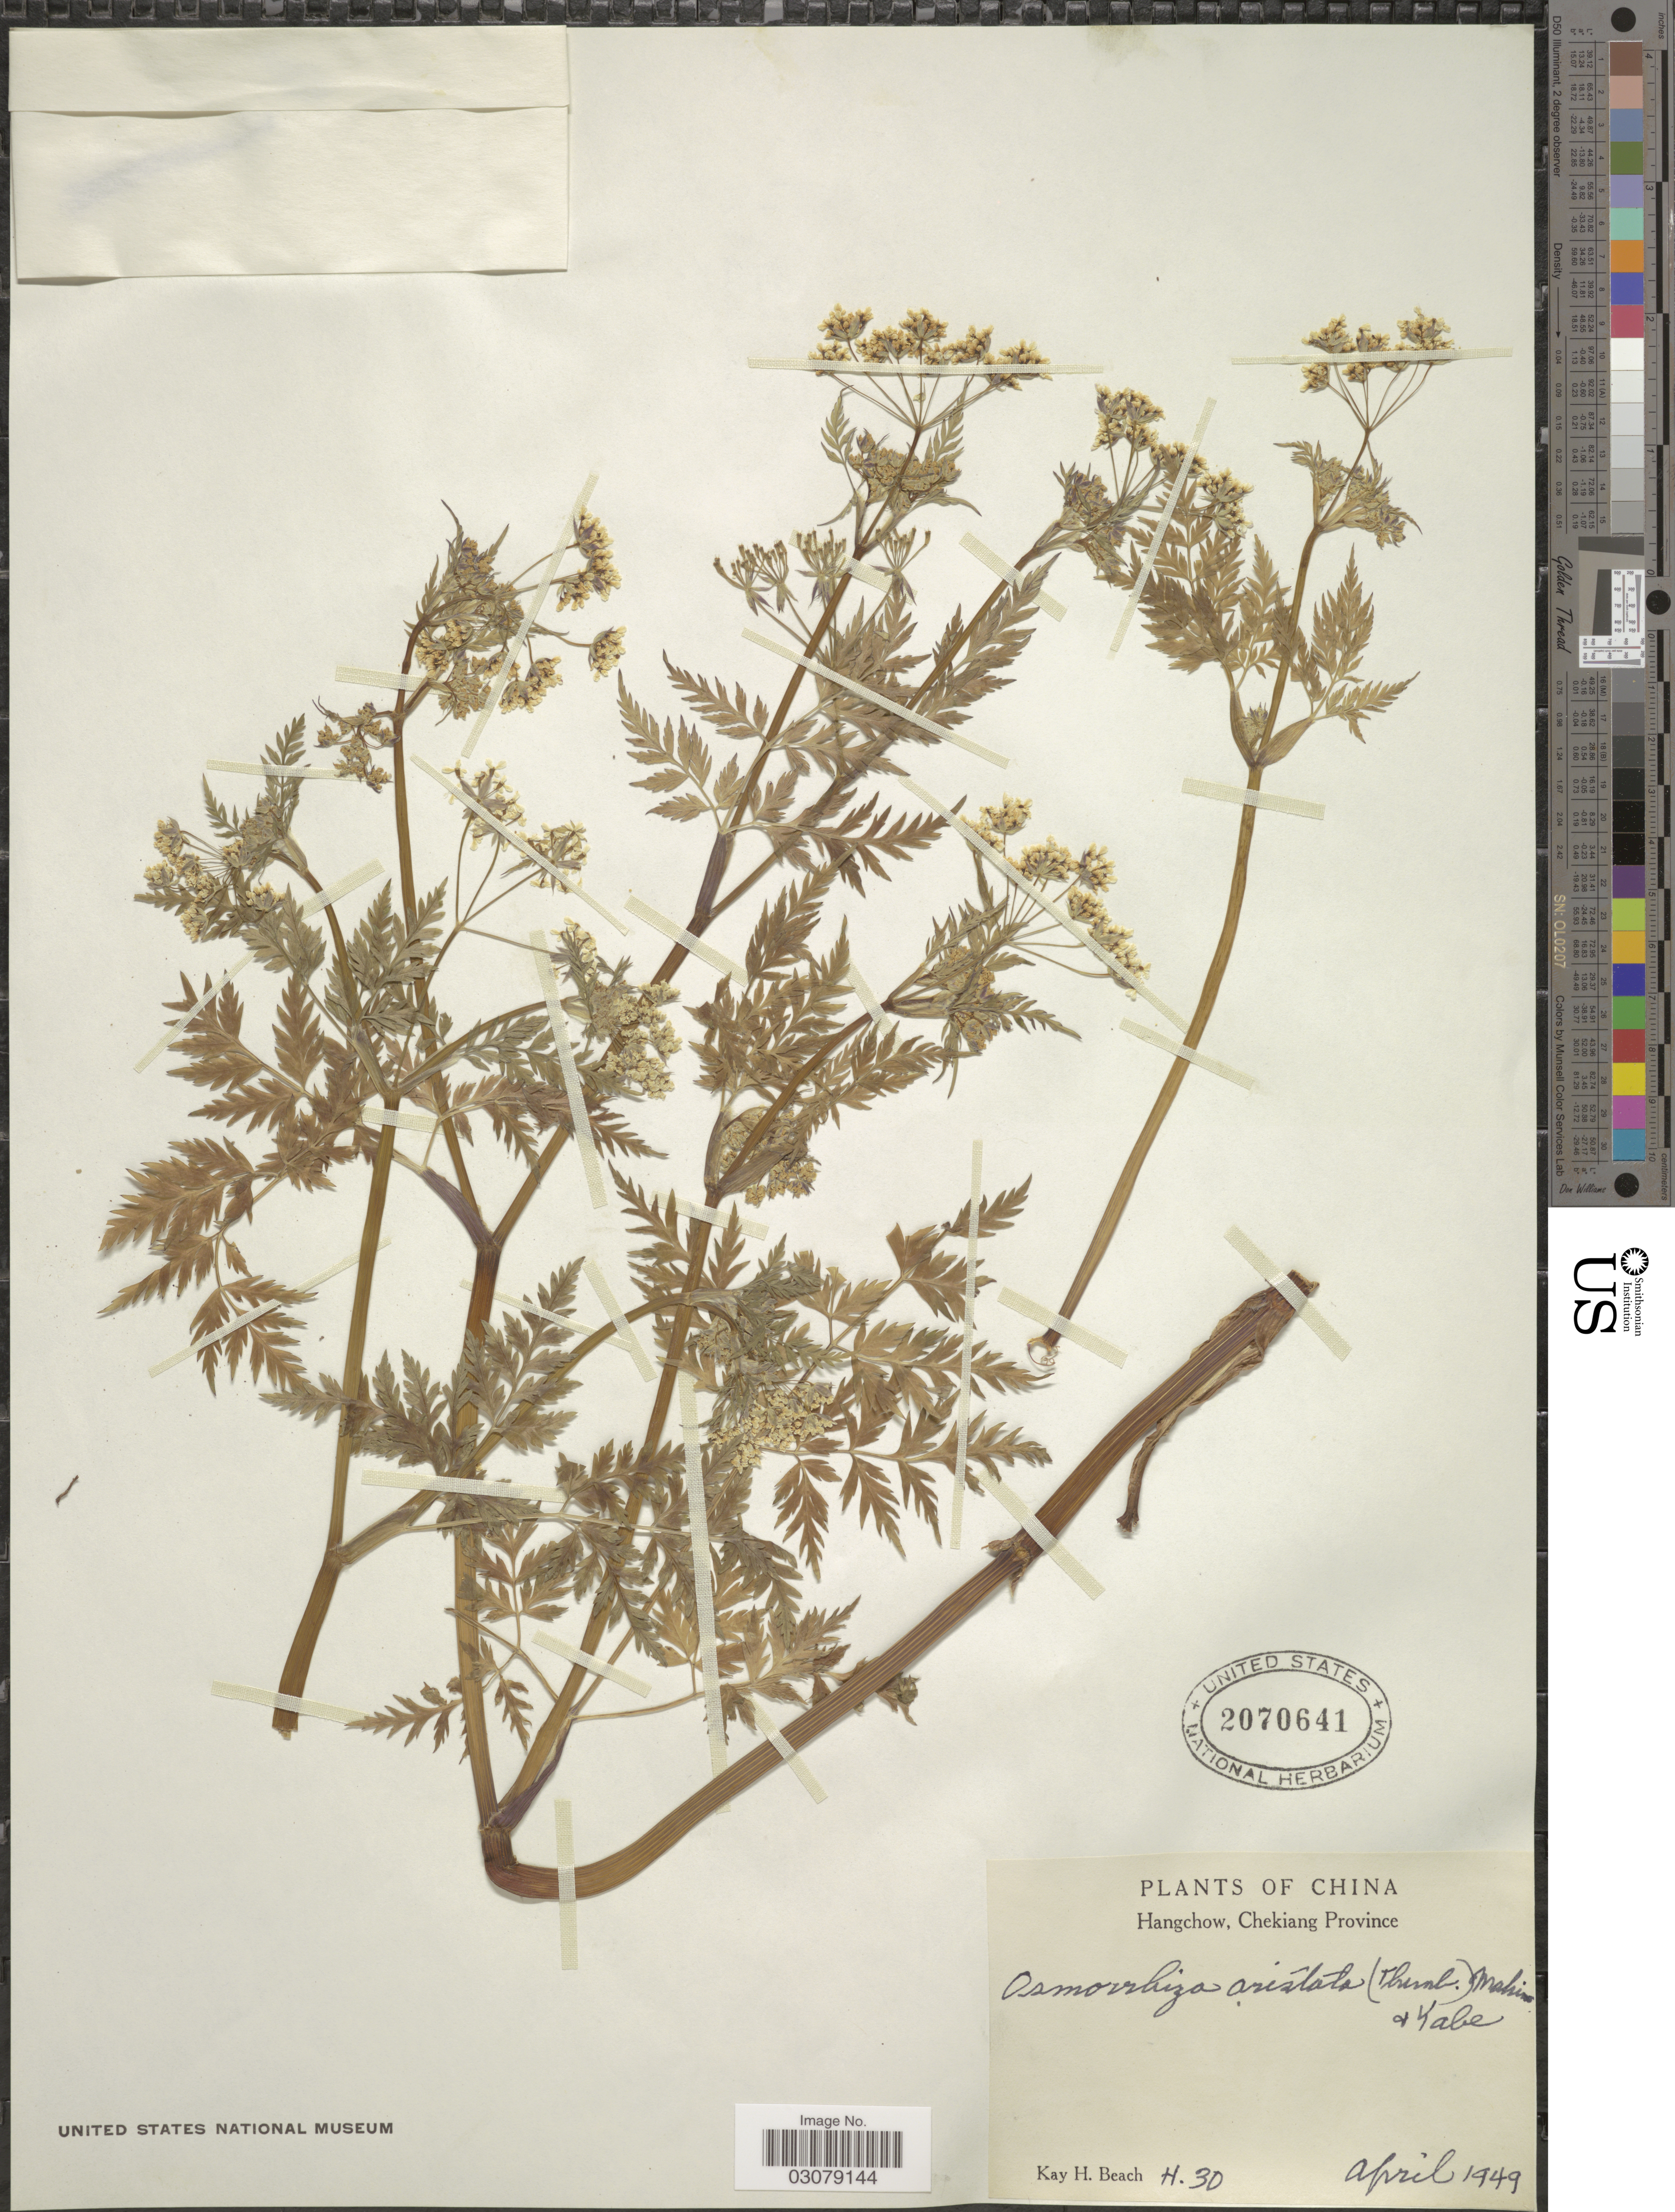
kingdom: Plantae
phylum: Tracheophyta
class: Magnoliopsida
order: Apiales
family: Apiaceae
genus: Osmorhiza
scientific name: Osmorhiza aristata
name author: (Thunb.) Rydb.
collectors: K. H. Beach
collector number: H.30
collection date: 1949-04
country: China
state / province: Zhejiang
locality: Hangchow, Chekiang Province.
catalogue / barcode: US 2070641